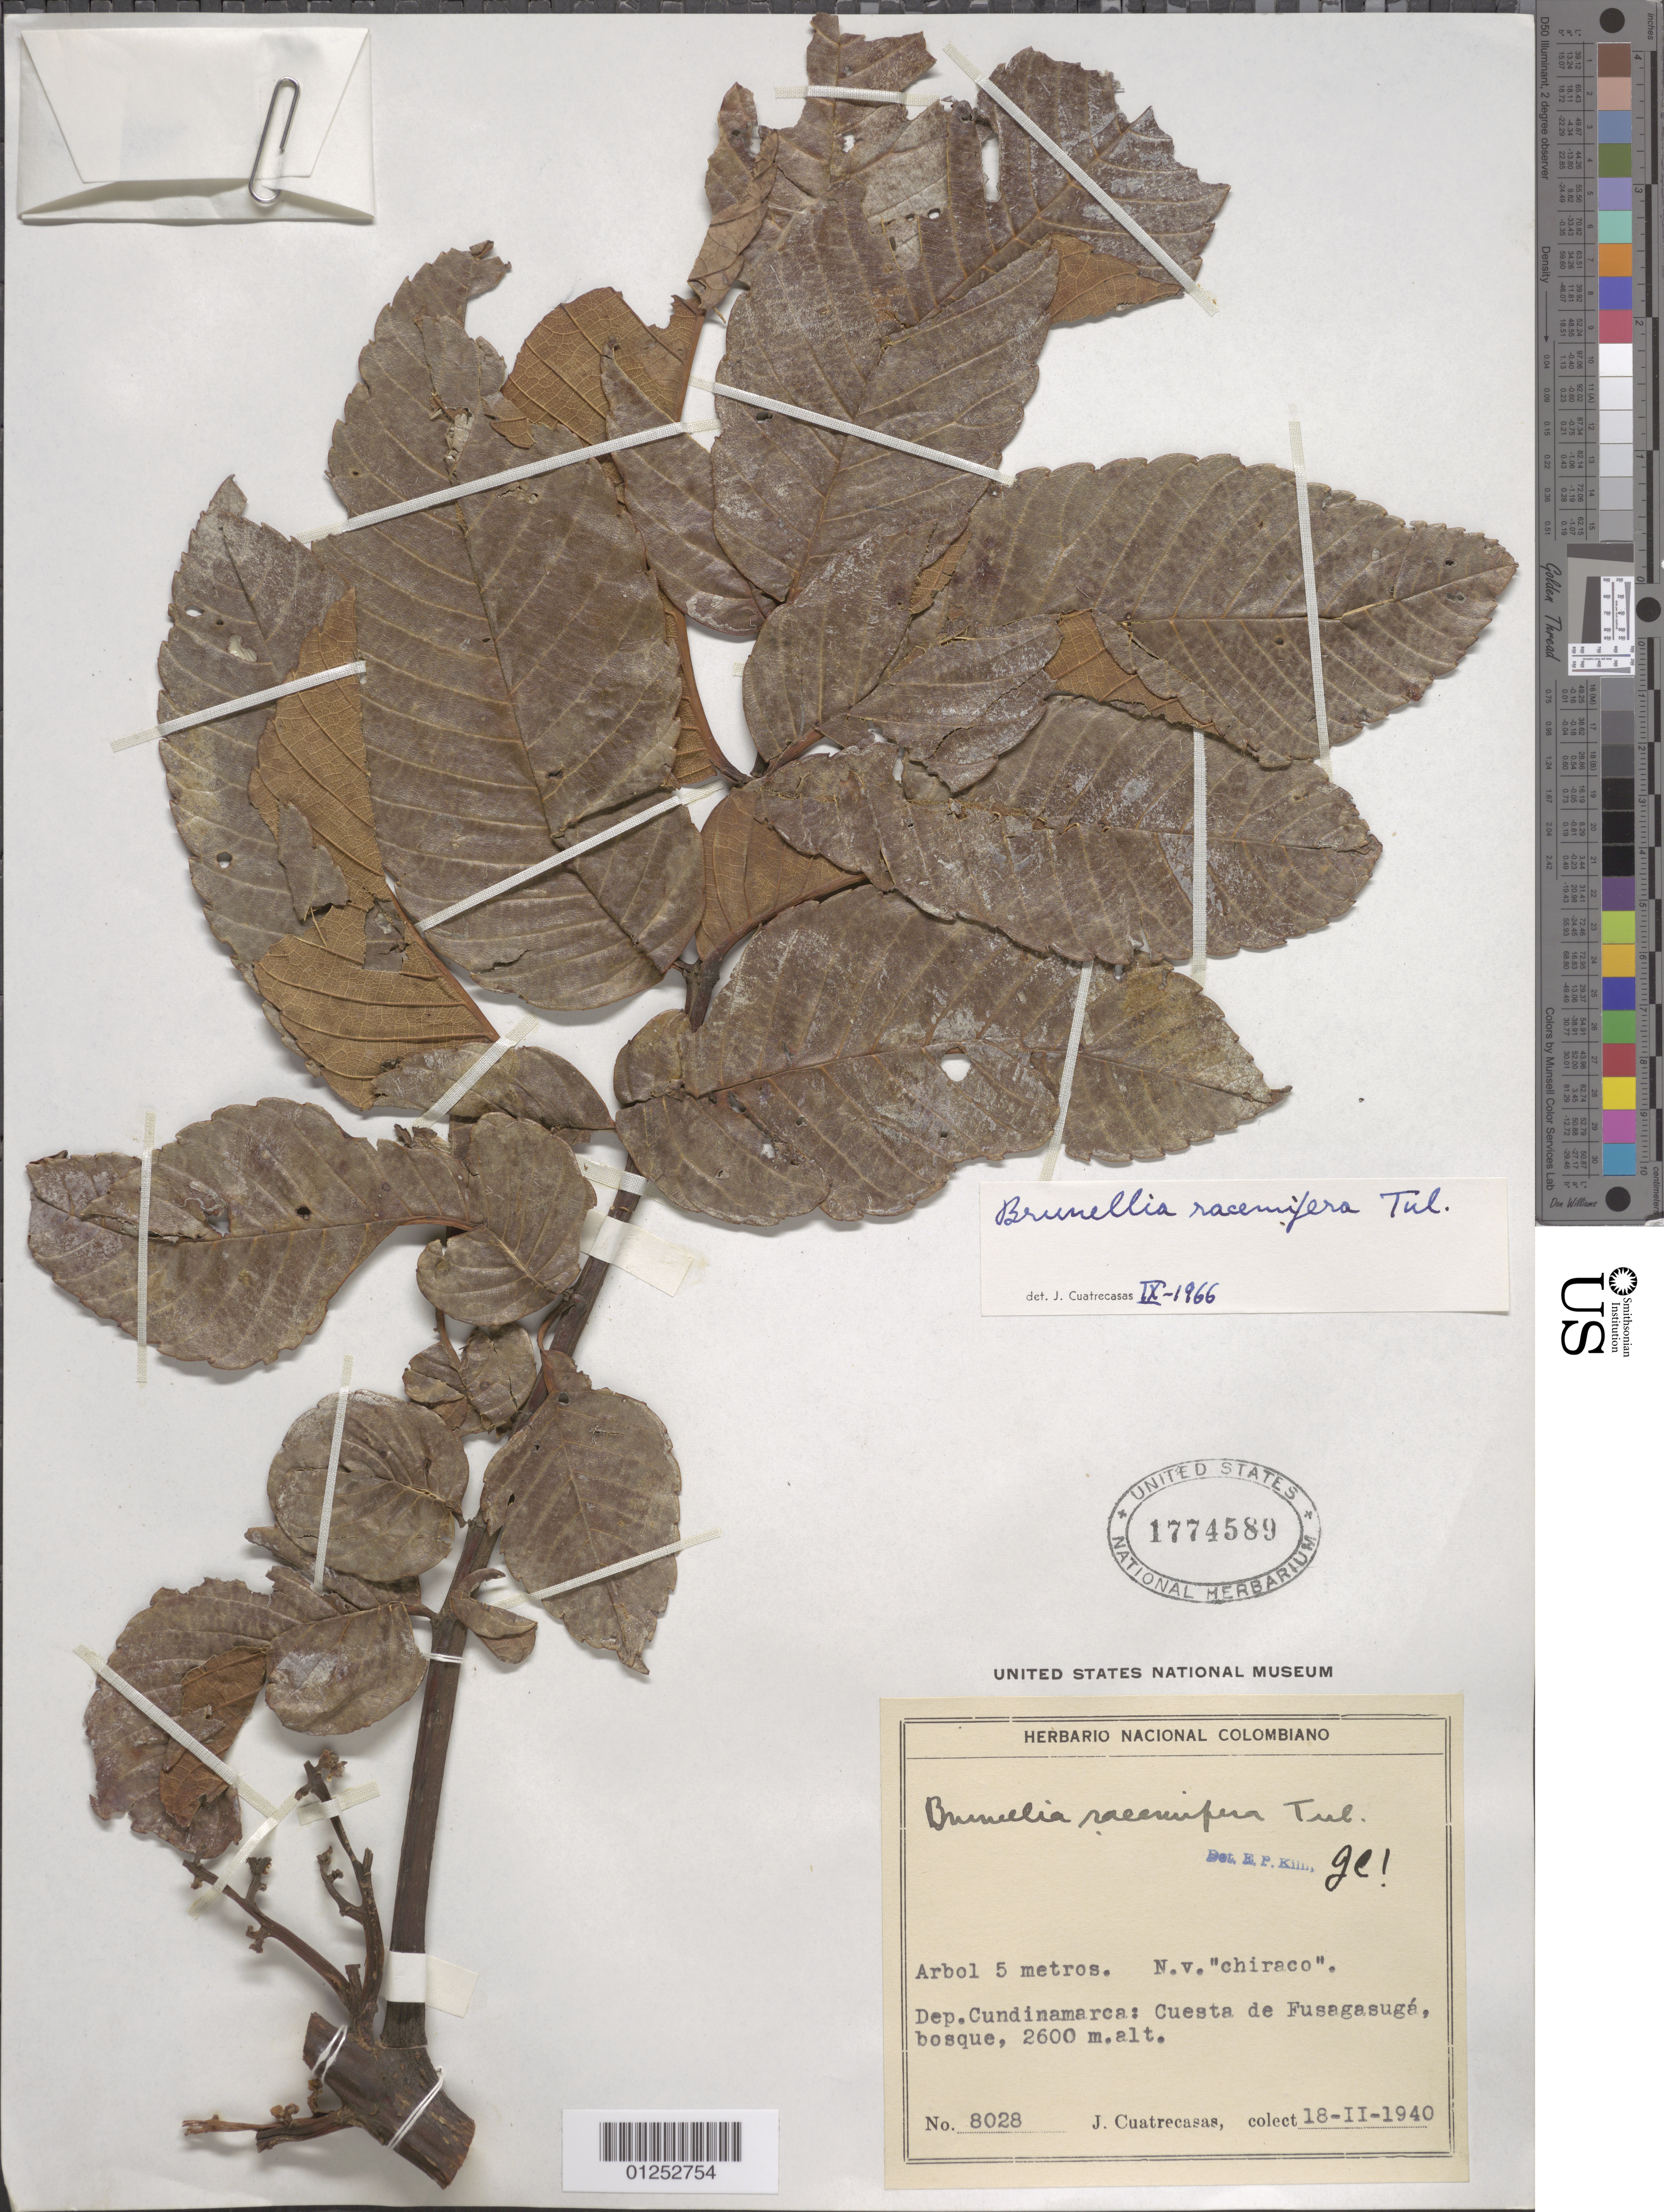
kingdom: Plantae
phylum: Tracheophyta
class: Magnoliopsida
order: Oxalidales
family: Brunelliaceae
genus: Brunellia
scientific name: Brunellia racemifera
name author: Tul.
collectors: J. Cuatrecasas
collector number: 8028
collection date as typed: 18 Feb 1940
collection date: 1940-02-18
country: Colombia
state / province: Cundinamarca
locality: Cuesta de Fusagasugá.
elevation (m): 2600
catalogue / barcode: US 1774589